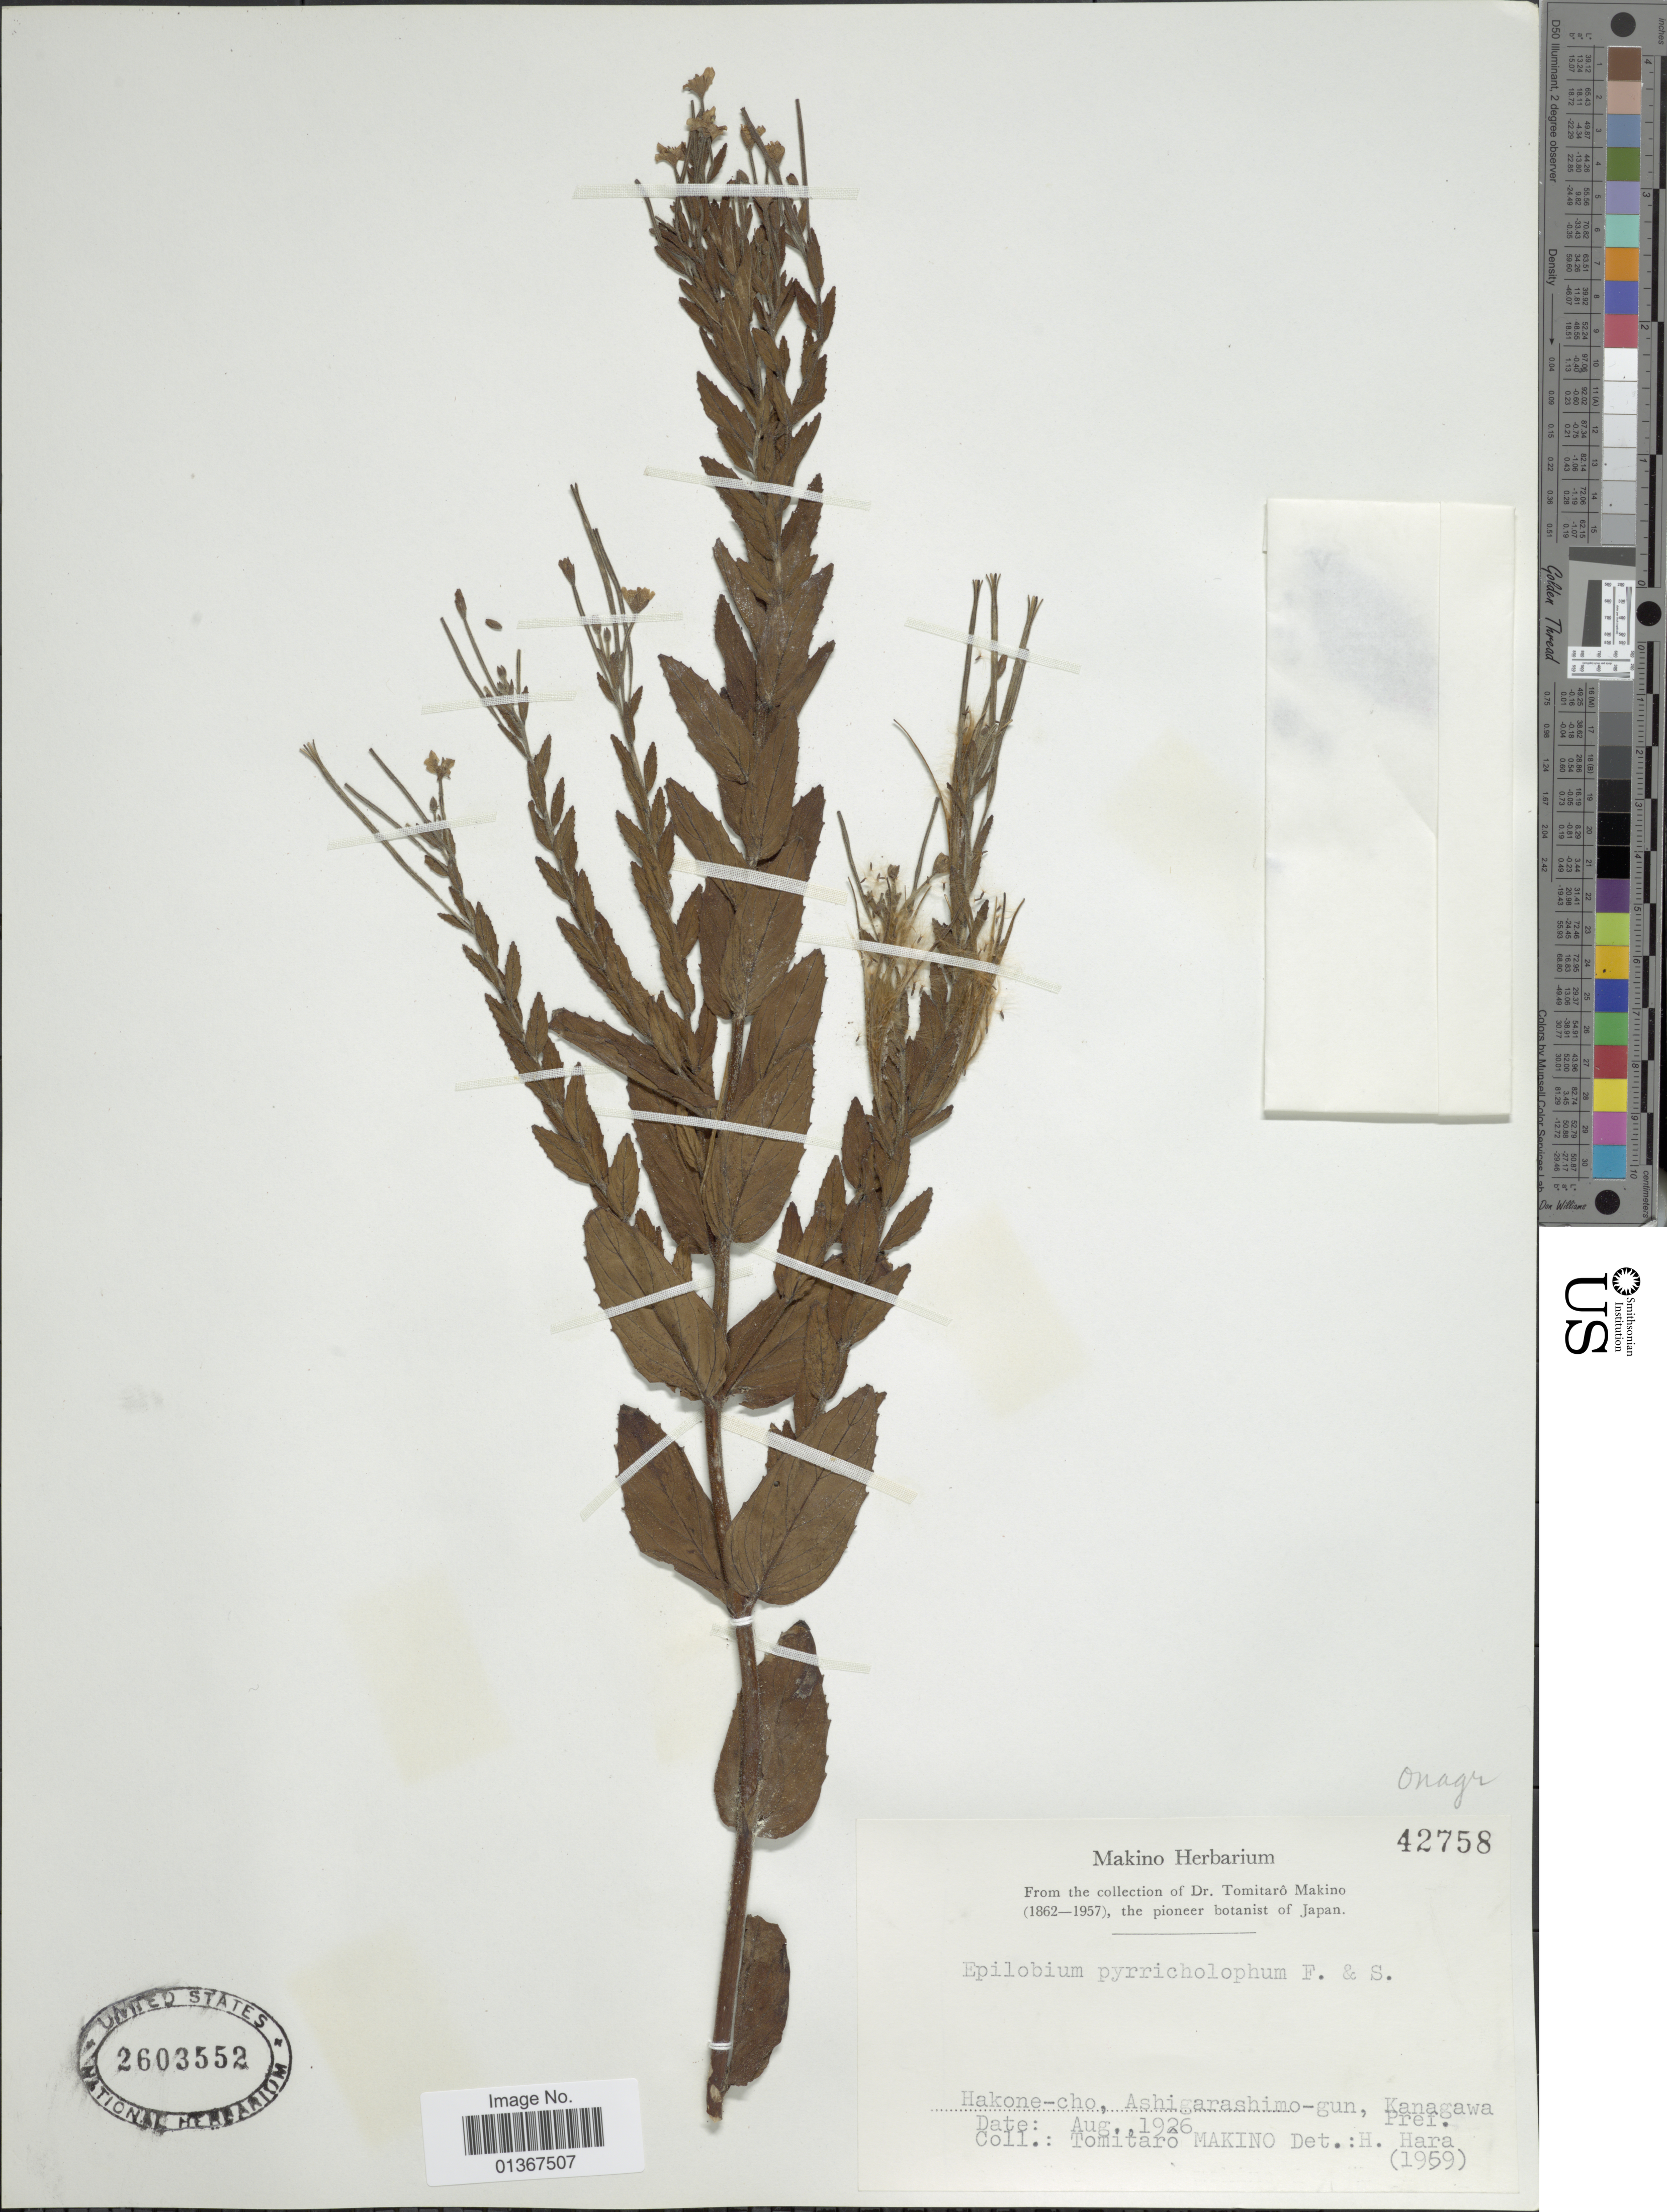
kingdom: Plantae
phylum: Tracheophyta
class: Magnoliopsida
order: Myrtales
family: Onagraceae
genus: Epilobium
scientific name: Epilobium pyrricholophum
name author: Franch. & Sav.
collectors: T. Makino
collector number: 42758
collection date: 1926-08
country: Japan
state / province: Kanagawa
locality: Hakone-cho, Ashigarashimo-gun.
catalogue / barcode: US 2603552